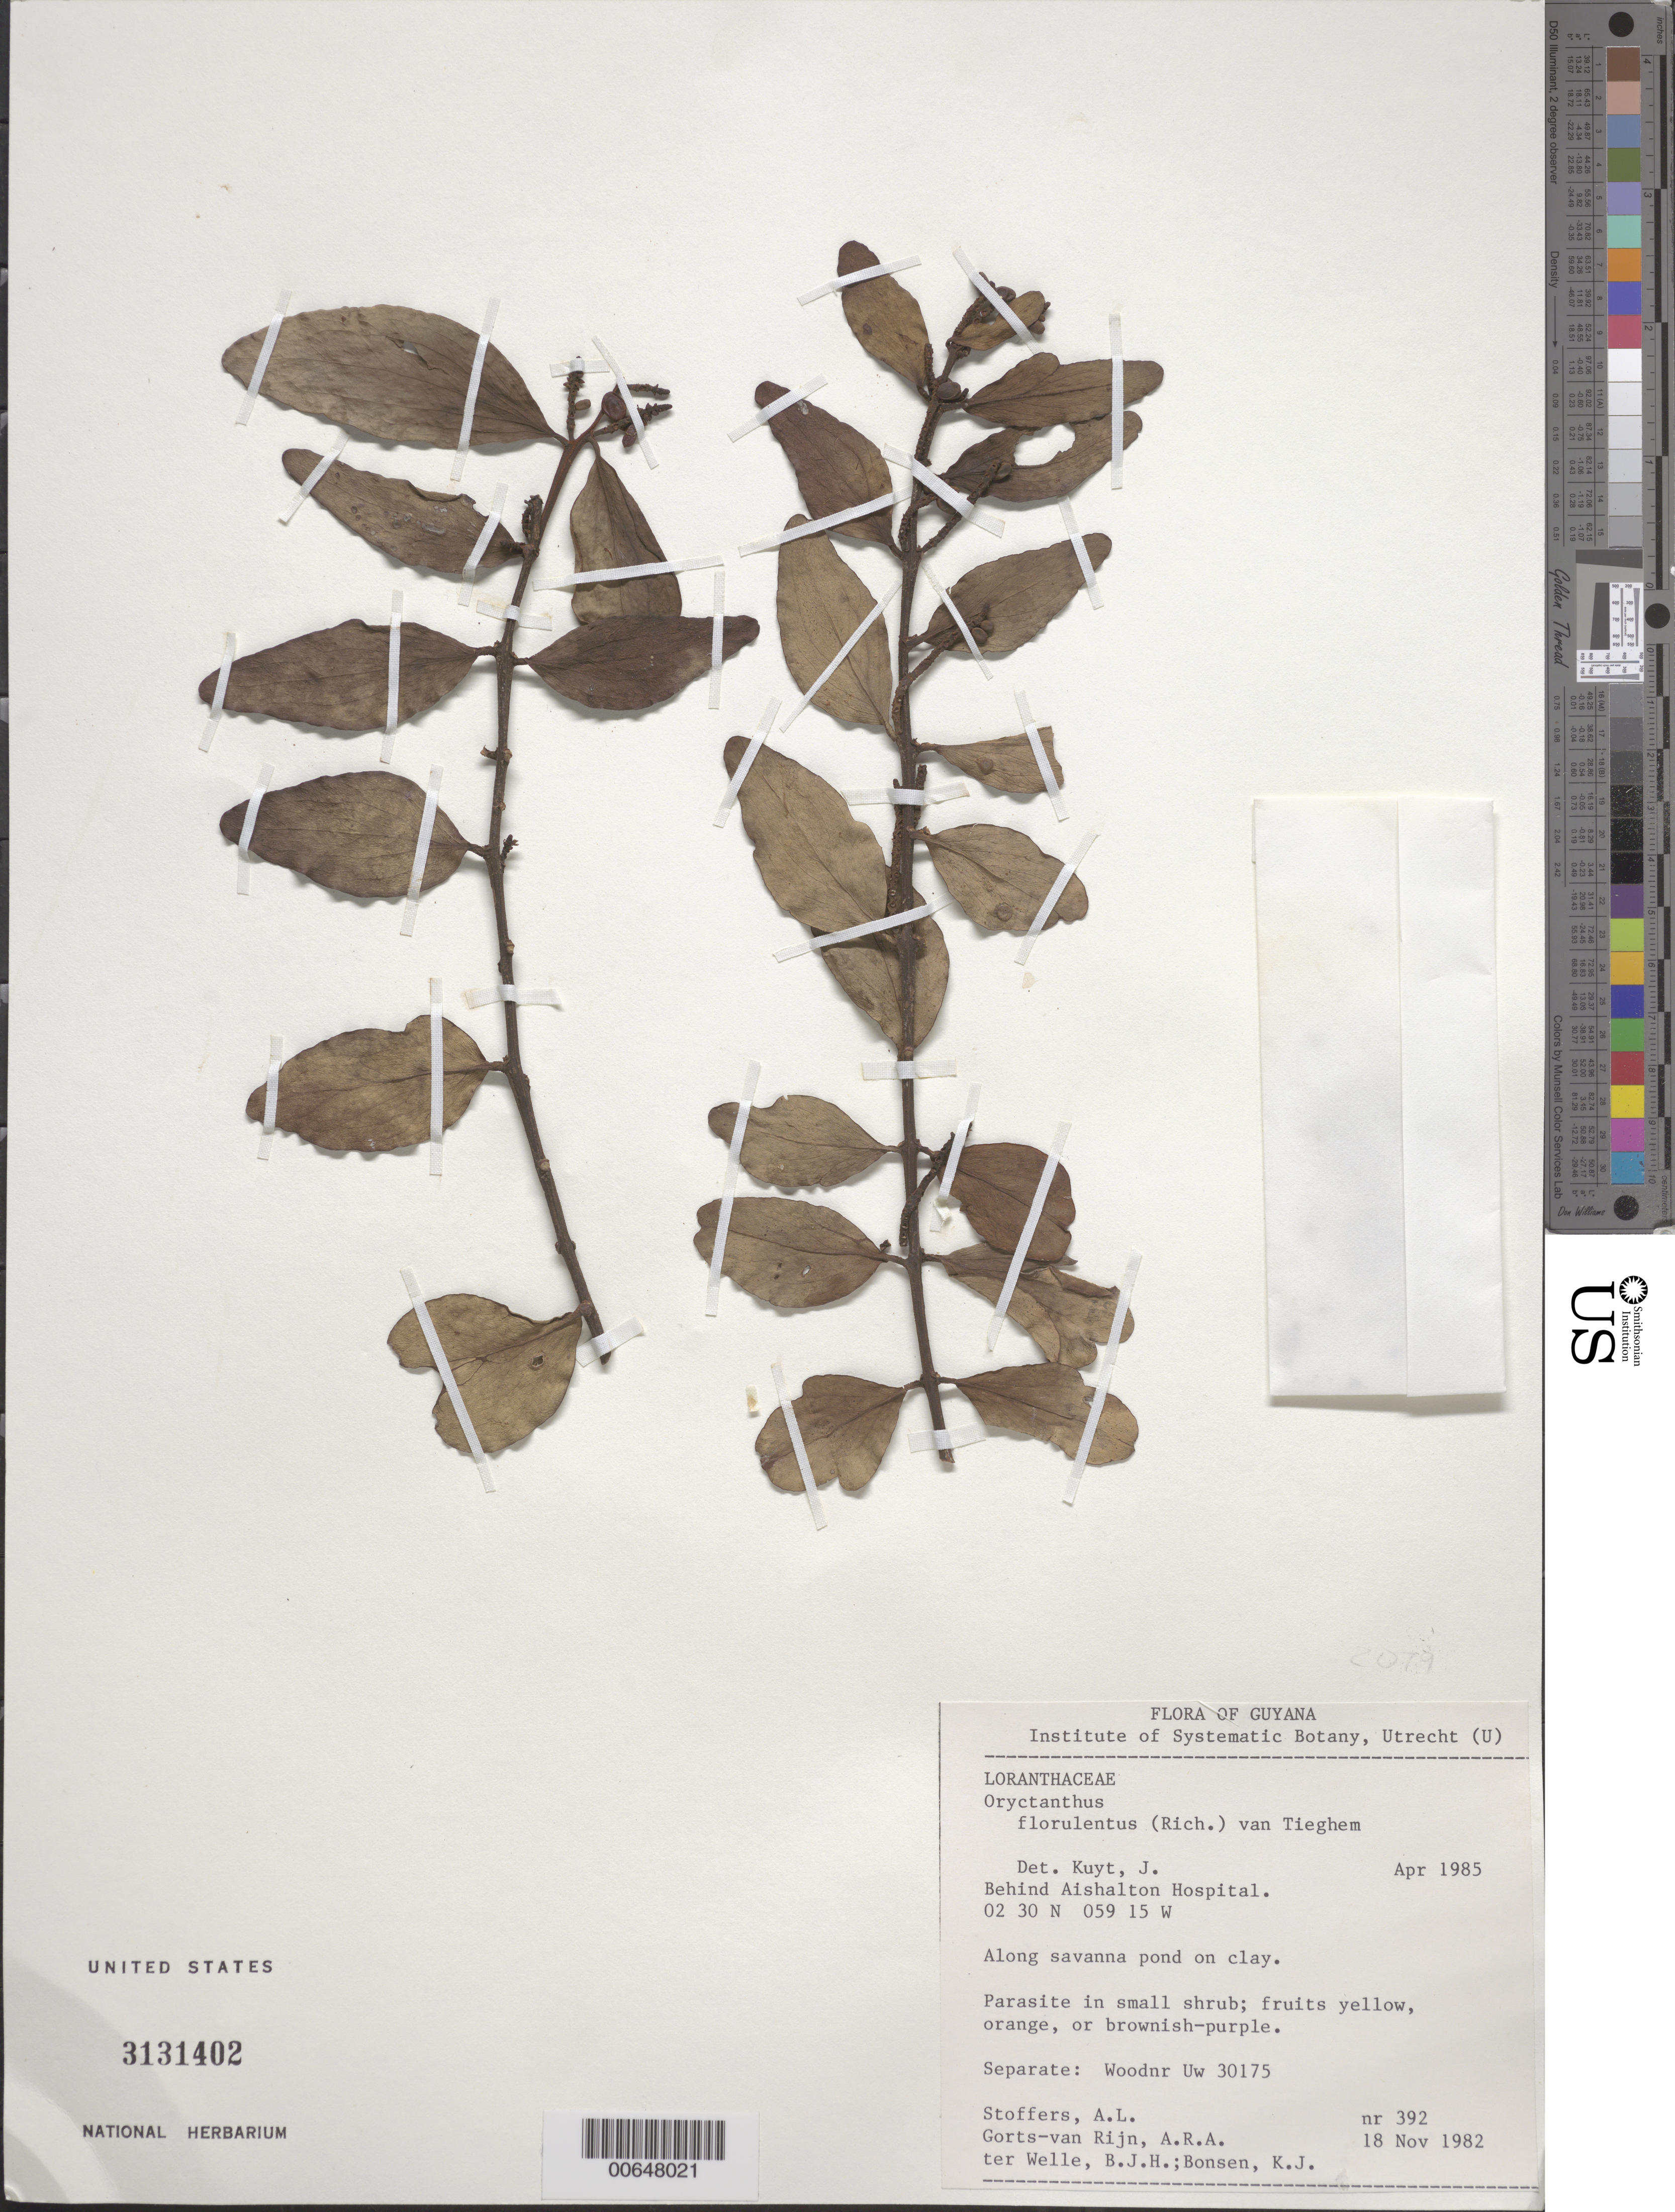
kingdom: Plantae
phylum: Tracheophyta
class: Magnoliopsida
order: Santalales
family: Loranthaceae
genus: Oryctanthus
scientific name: Oryctanthus florulentus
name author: (Rich.) Tiegh.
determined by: Kuijt, Job, (CANADA)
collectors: A. Stoffers, A. .R. A. Görts-van Rijn, B. Welle & K. Bonsen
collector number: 392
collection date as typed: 18-Nov-82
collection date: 1982-11-18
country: Guyana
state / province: U. Takutu-U. Essequibo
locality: Aishalton Hospital, behind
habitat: Along savanna pond on clay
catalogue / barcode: US 3131402